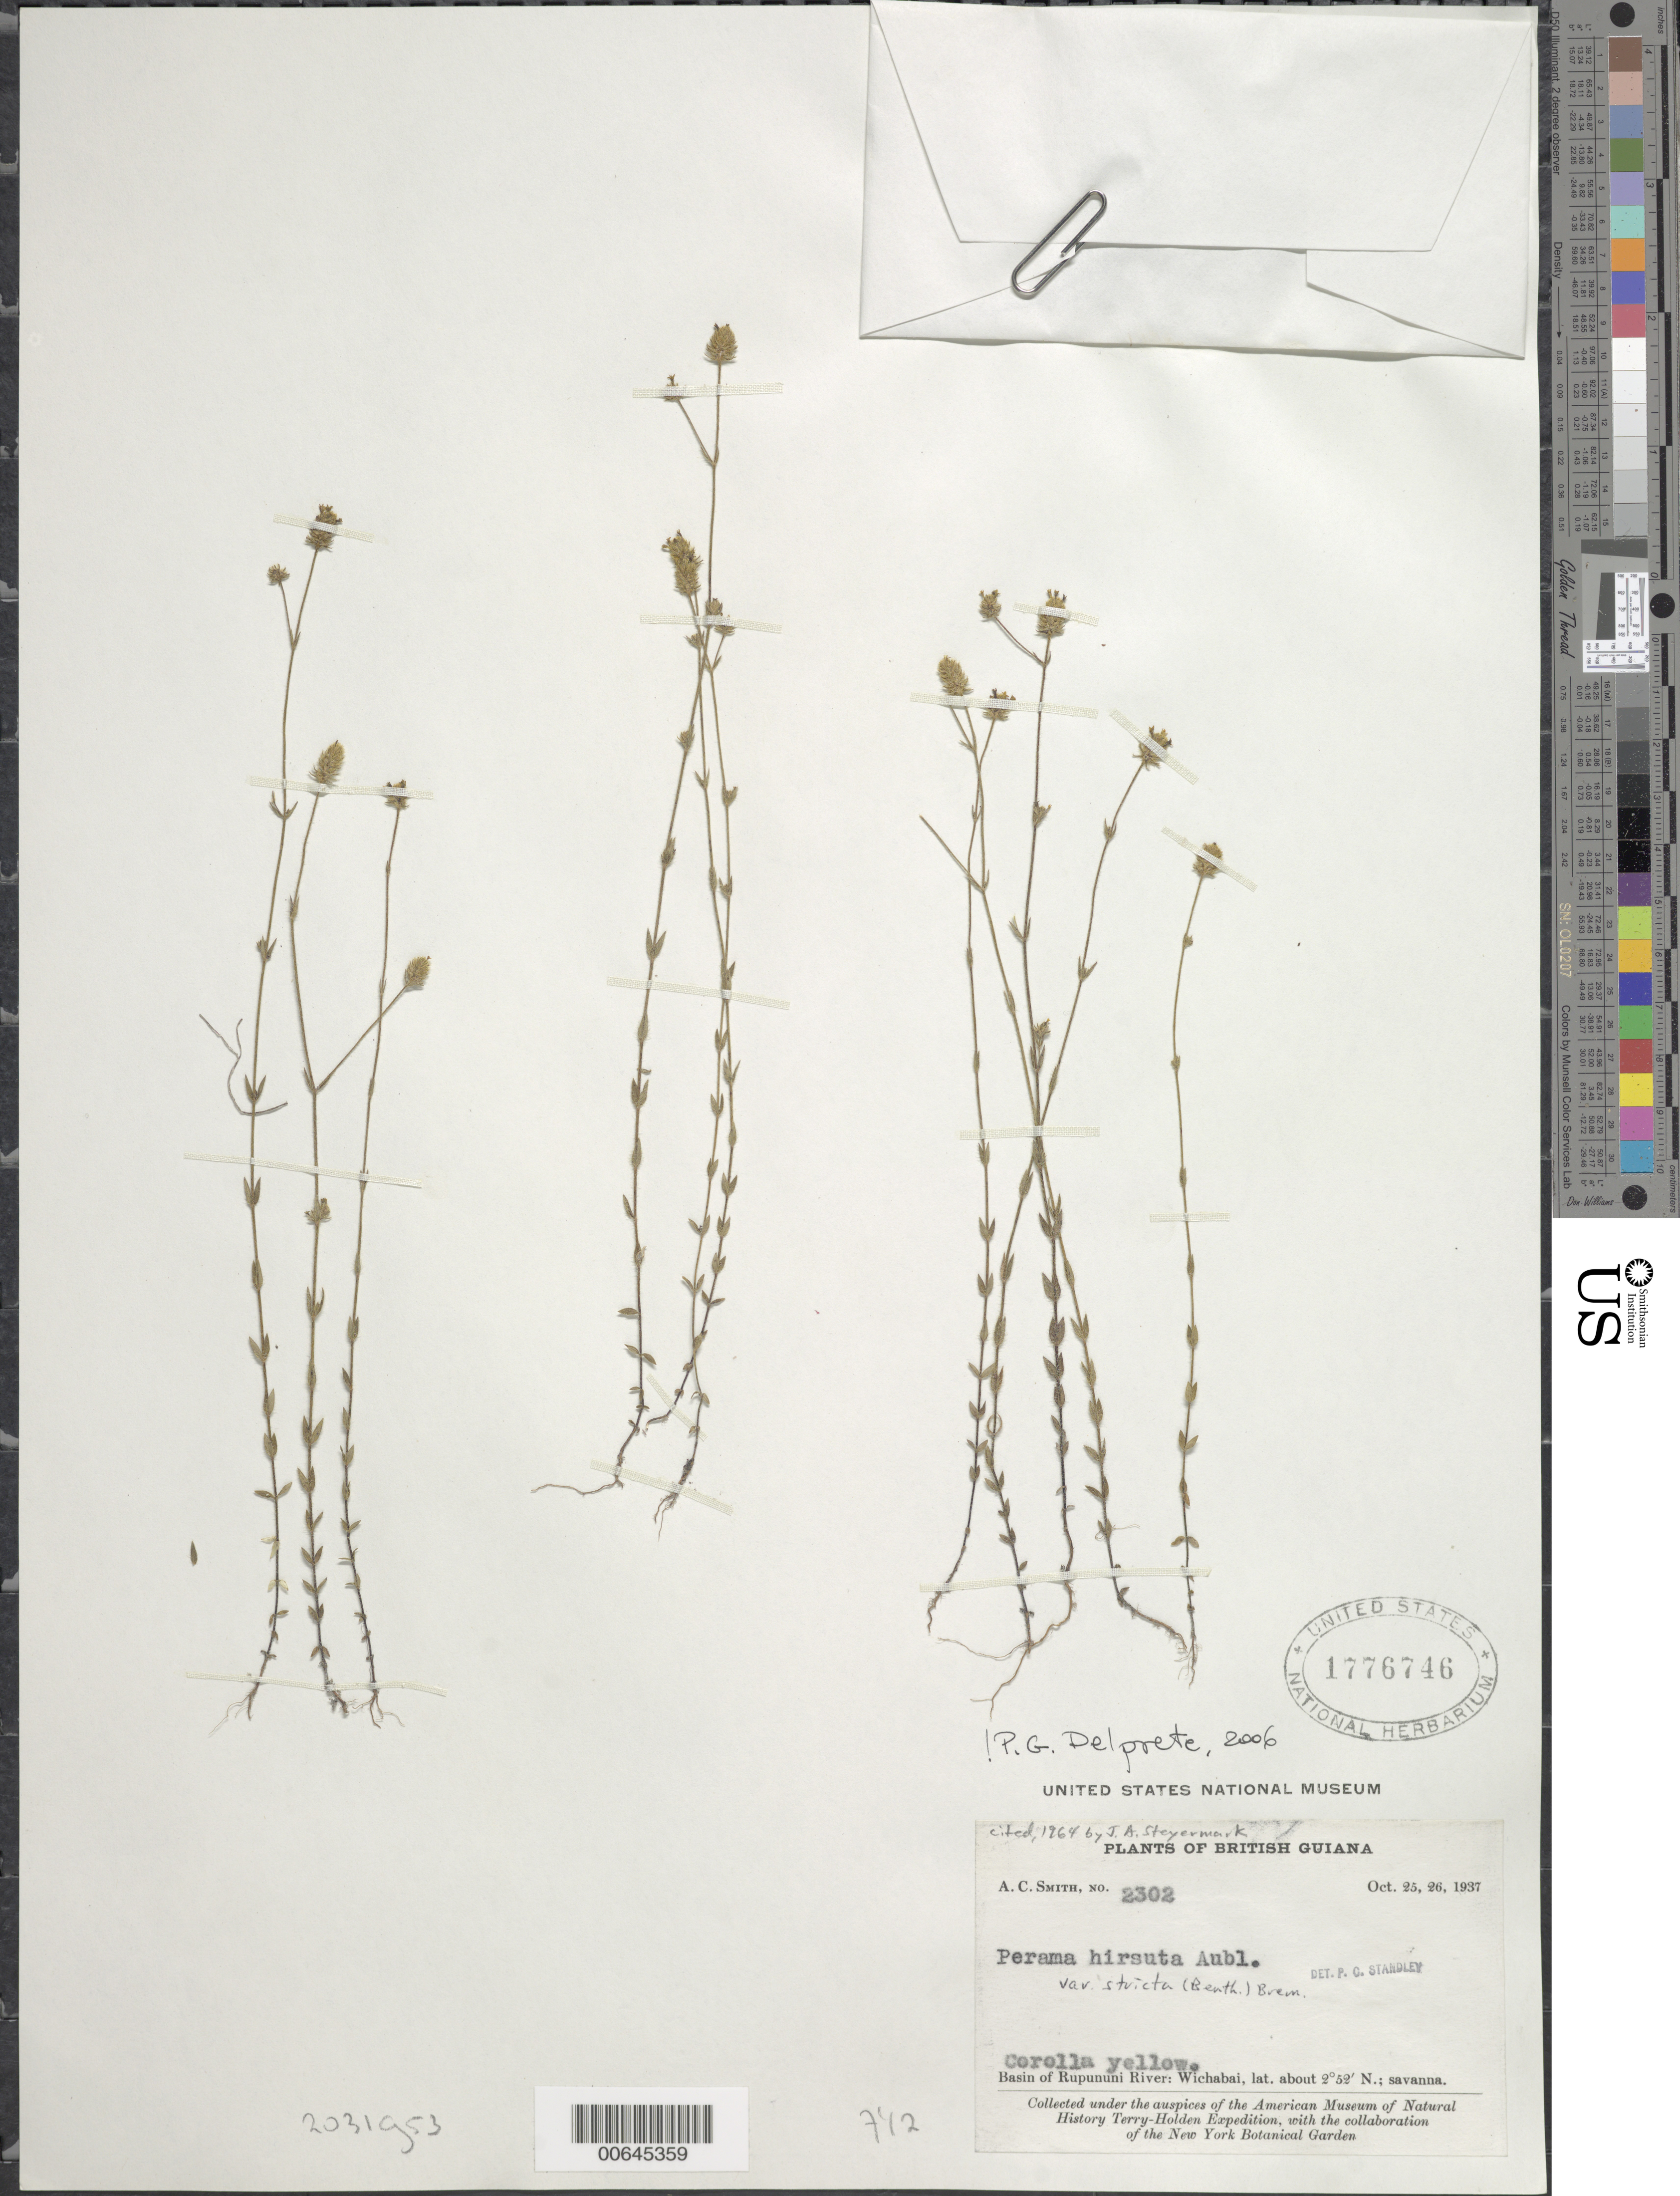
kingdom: Plantae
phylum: Tracheophyta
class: Magnoliopsida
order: Gentianales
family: Rubiaceae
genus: Perama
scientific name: Perama hirsuta var. stricta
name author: (Benth.) Brem.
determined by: Delprete, P. G., Herb. de Guyane Cay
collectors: A. C. Smith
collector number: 2302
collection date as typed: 25-Oct-37 to 26-Oct-37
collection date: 1937-10-25/1937-10-26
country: Guyana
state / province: U. Takutu-U. Essequibo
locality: Wichabai, Rupununi River basin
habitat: Savanna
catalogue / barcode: US 1776746